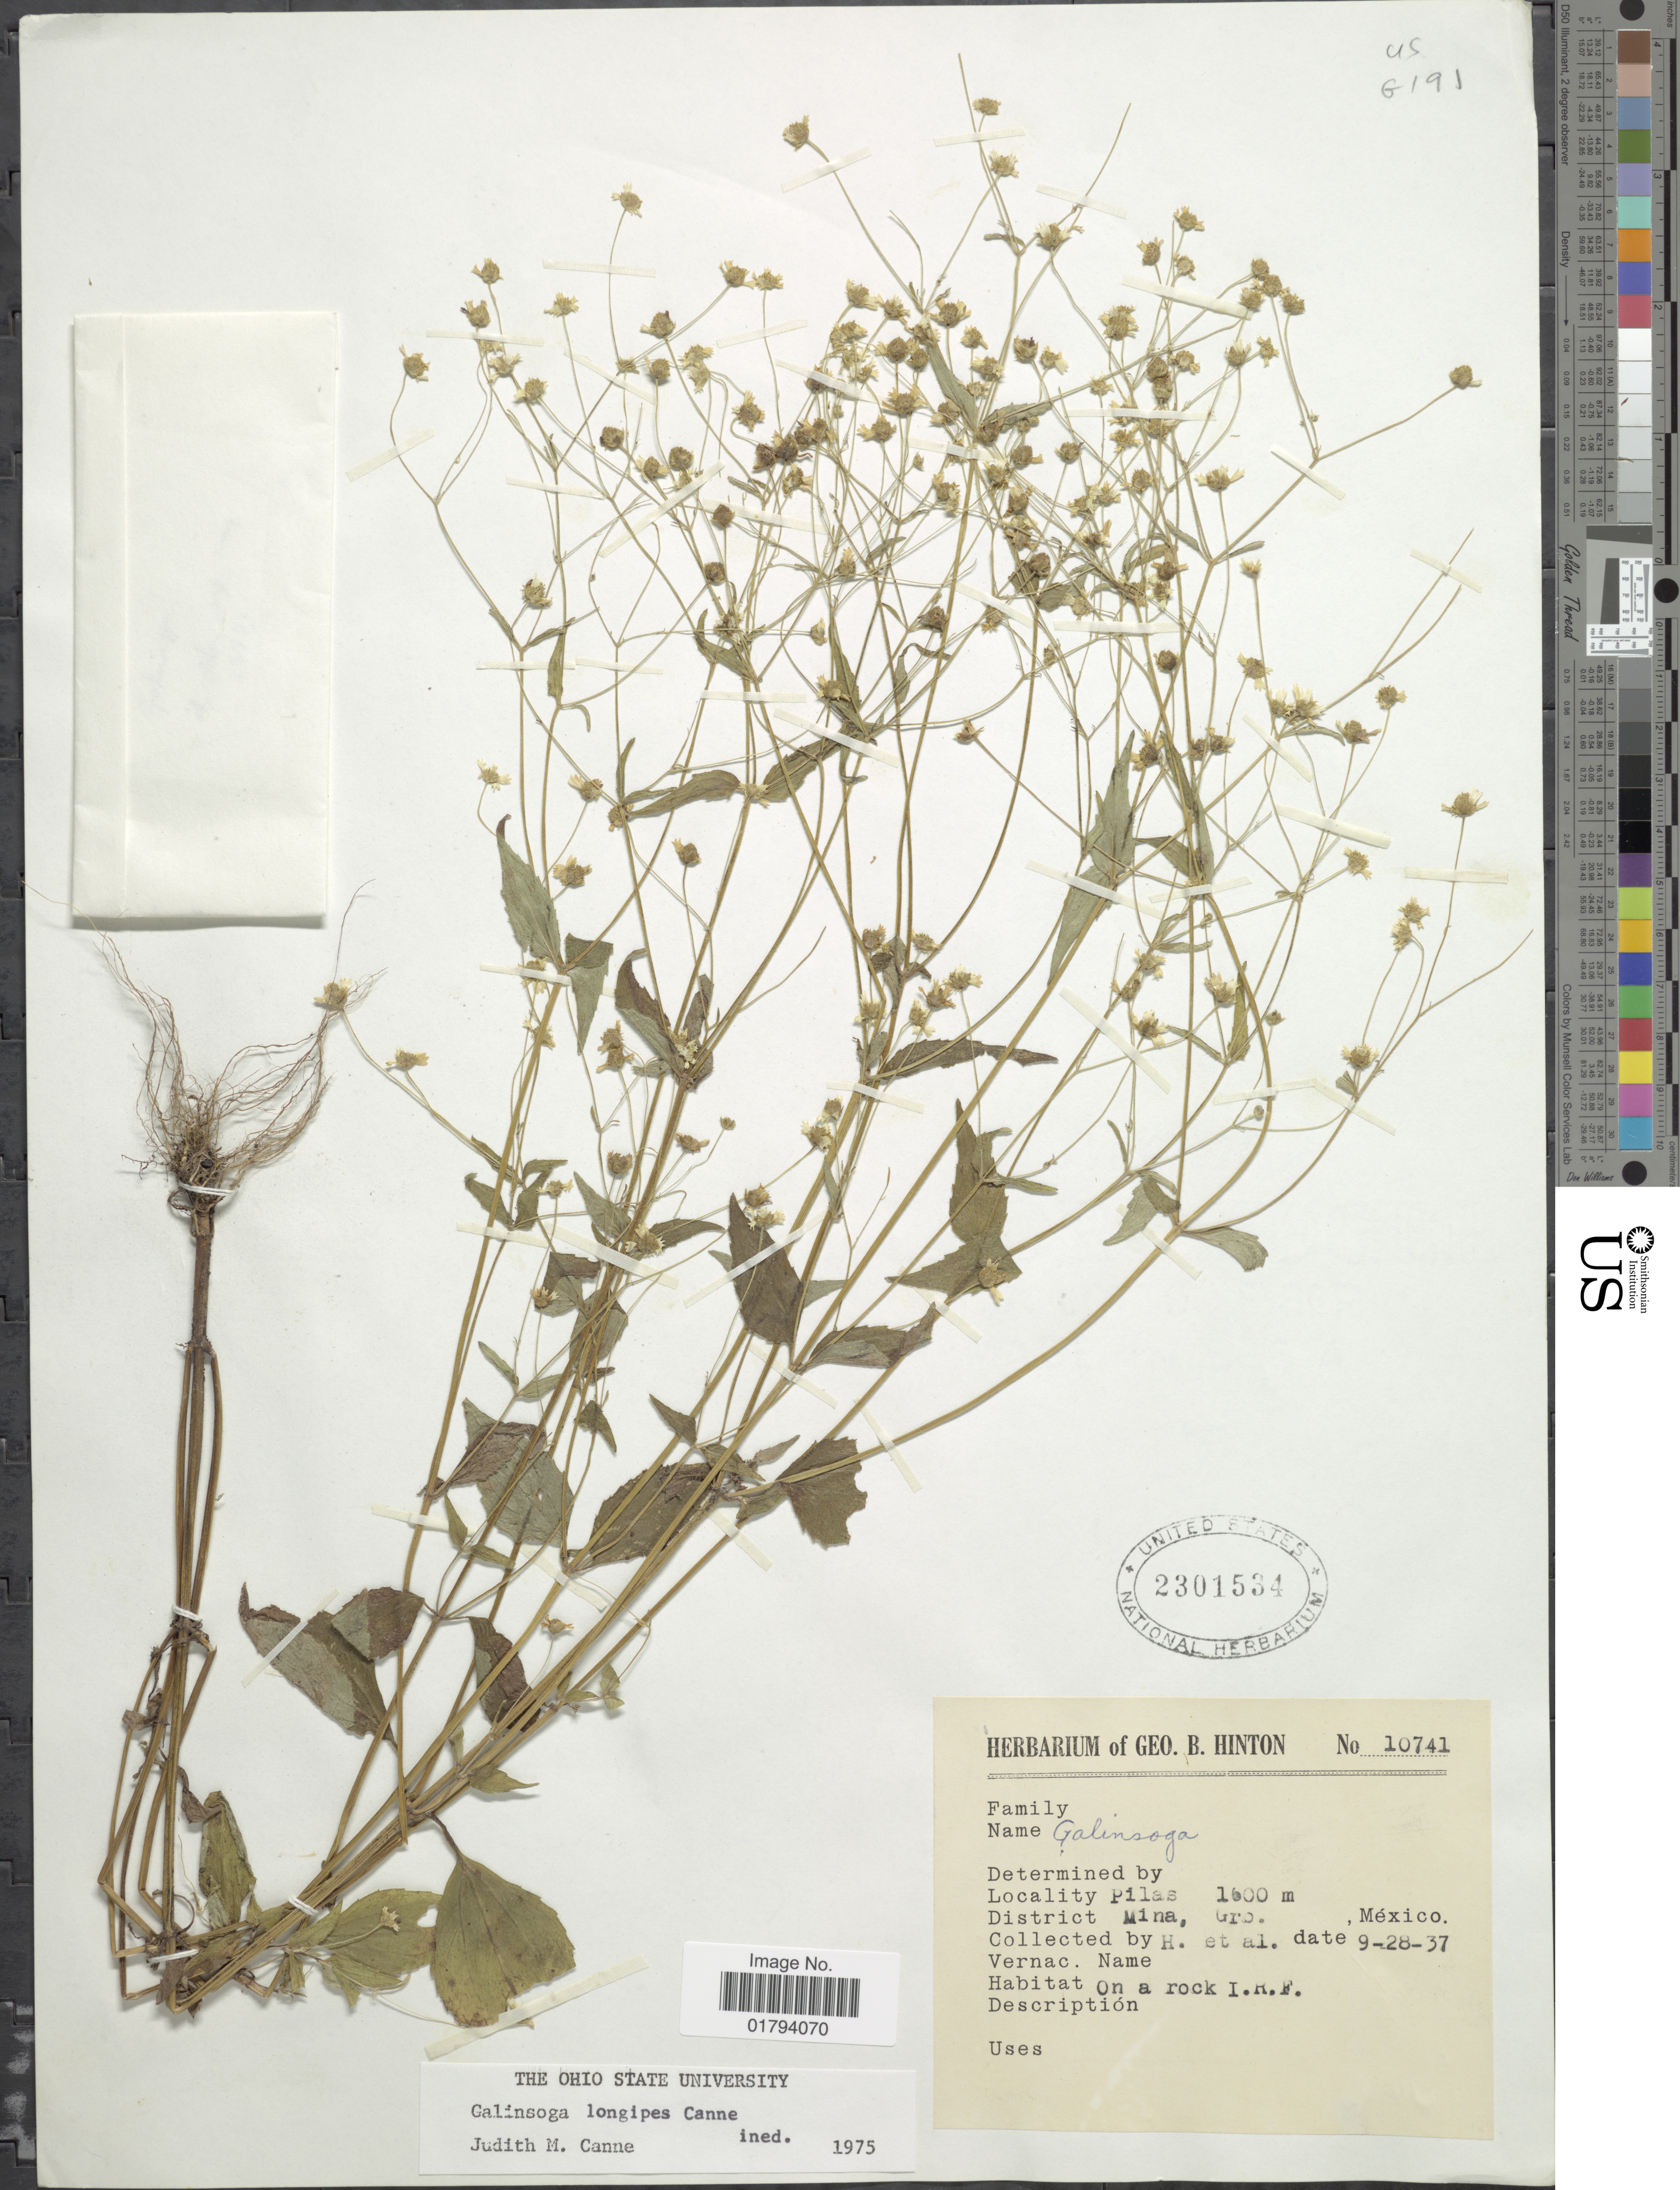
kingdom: Plantae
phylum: Tracheophyta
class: Magnoliopsida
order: Asterales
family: Asteraceae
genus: Galinsoga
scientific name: Galinsoga longipes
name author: Canne-Hill.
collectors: G. B. Hinton & et al.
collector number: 10741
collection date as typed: Transcribed d/m/y: 28/9/37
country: Mexico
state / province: Guerrero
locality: Pilas, District Mina.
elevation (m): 1600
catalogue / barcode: US 2301534